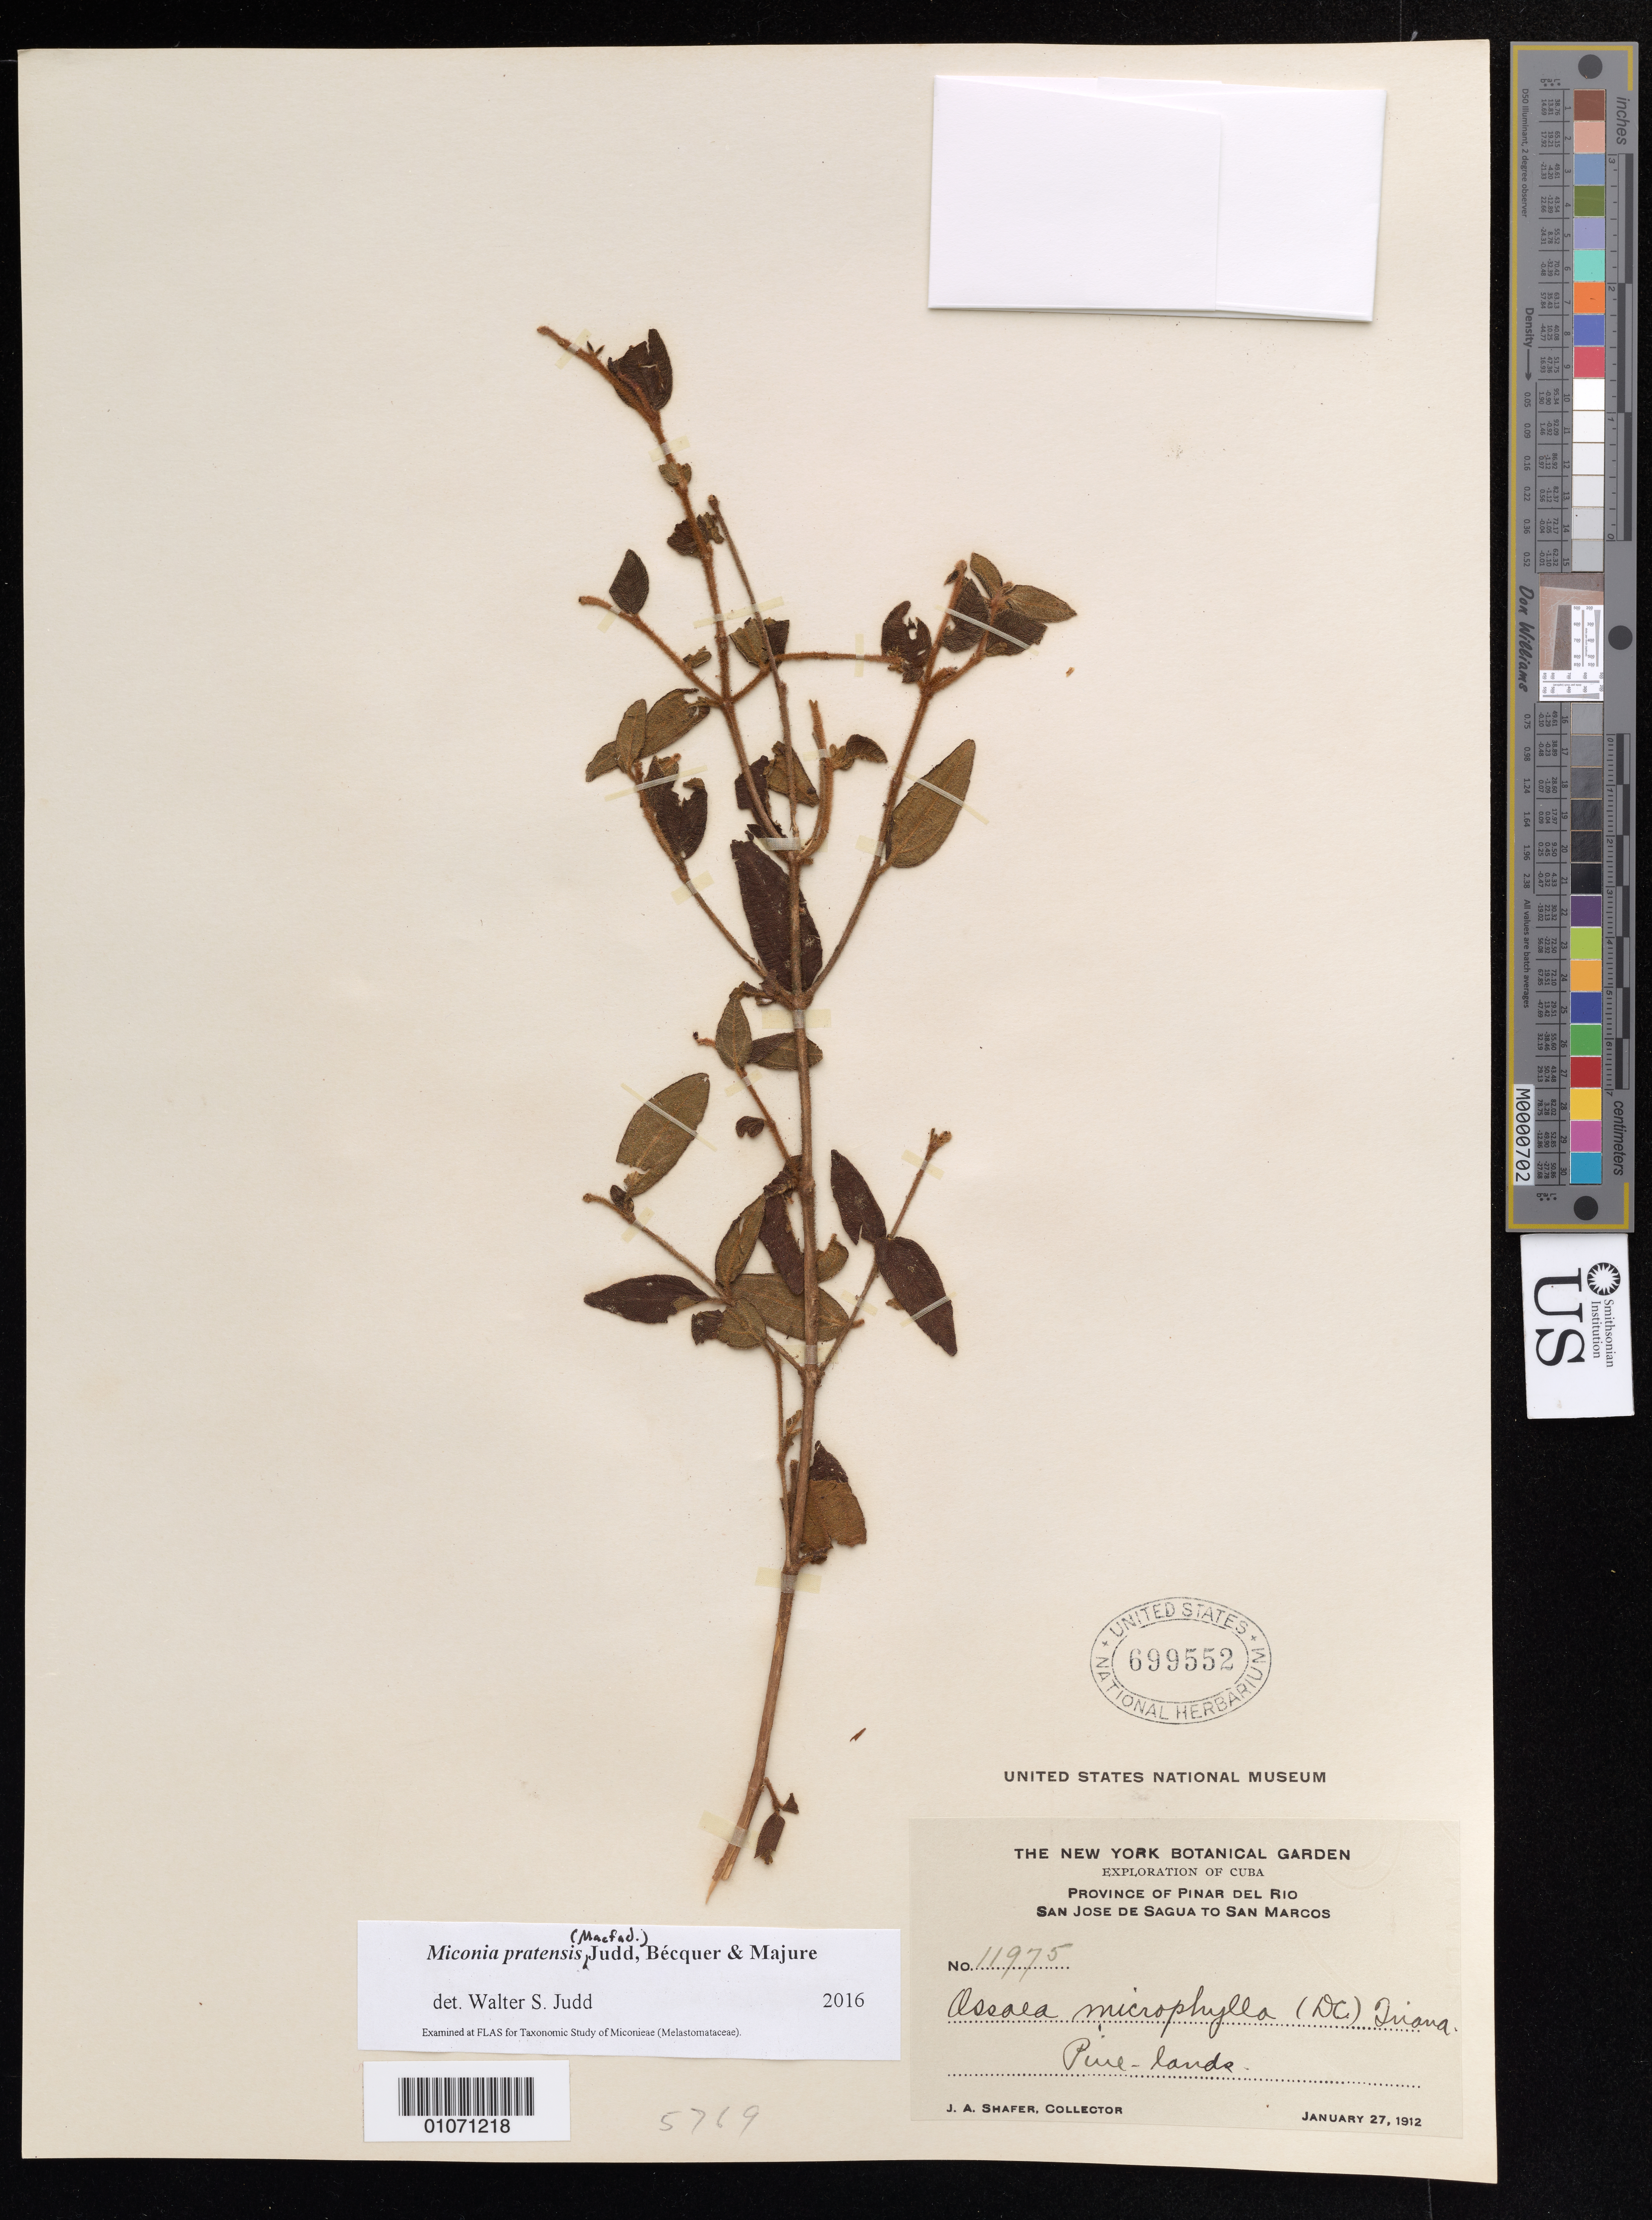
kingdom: Plantae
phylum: Tracheophyta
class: Magnoliopsida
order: Myrtales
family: Melastomataceae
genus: Miconia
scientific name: Miconia pratensis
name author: Judd et al.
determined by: Judd, Walter S.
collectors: J. A. Shafer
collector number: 11975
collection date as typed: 27 Jan 1912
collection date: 1912-01-27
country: Cuba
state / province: Pinar del Río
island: Cuba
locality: San Jose de Sagua to San Marcos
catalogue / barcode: US 699552